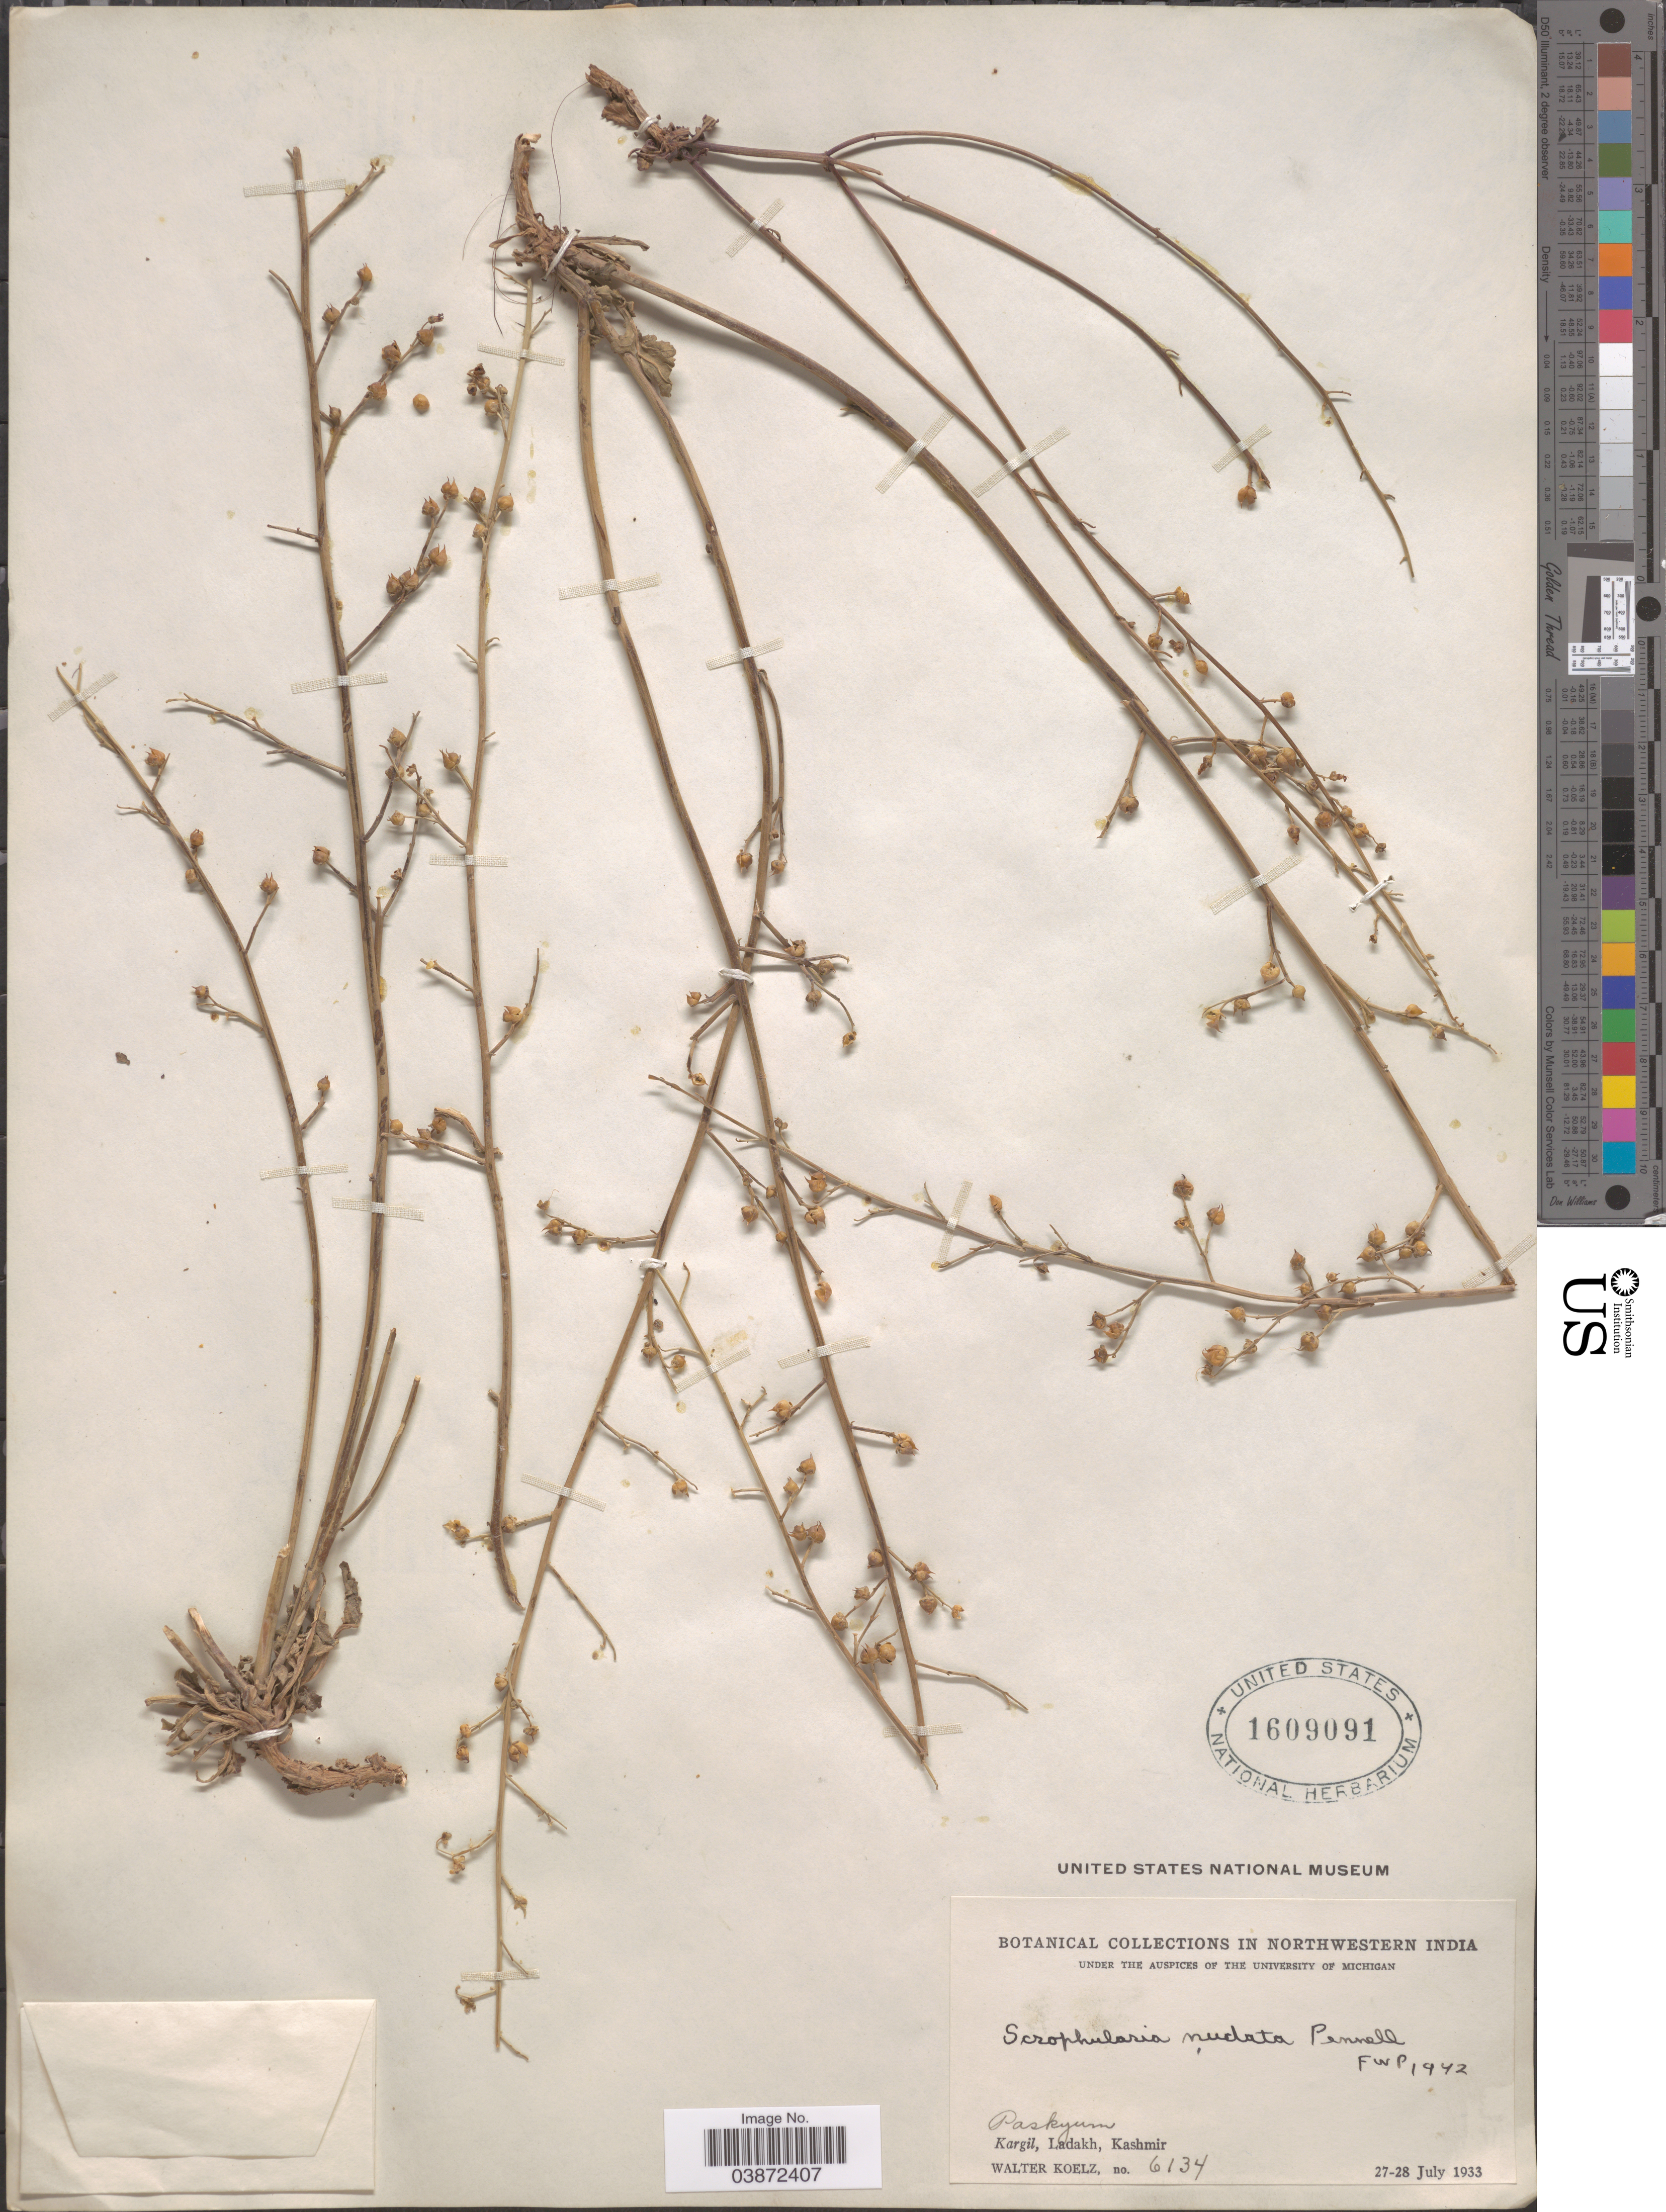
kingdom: Plantae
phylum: Tracheophyta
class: Magnoliopsida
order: Lamiales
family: Scrophulariaceae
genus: Scrophularia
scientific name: Scrophularia nudata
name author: Pennell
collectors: W. N. Koelz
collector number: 6134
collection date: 1933-07-27/1933-07-28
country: India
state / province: Jammu and Kashmir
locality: Northwestern India. Paskyum. Kargil, Ladakh, Kashmir.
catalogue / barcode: US 1609091